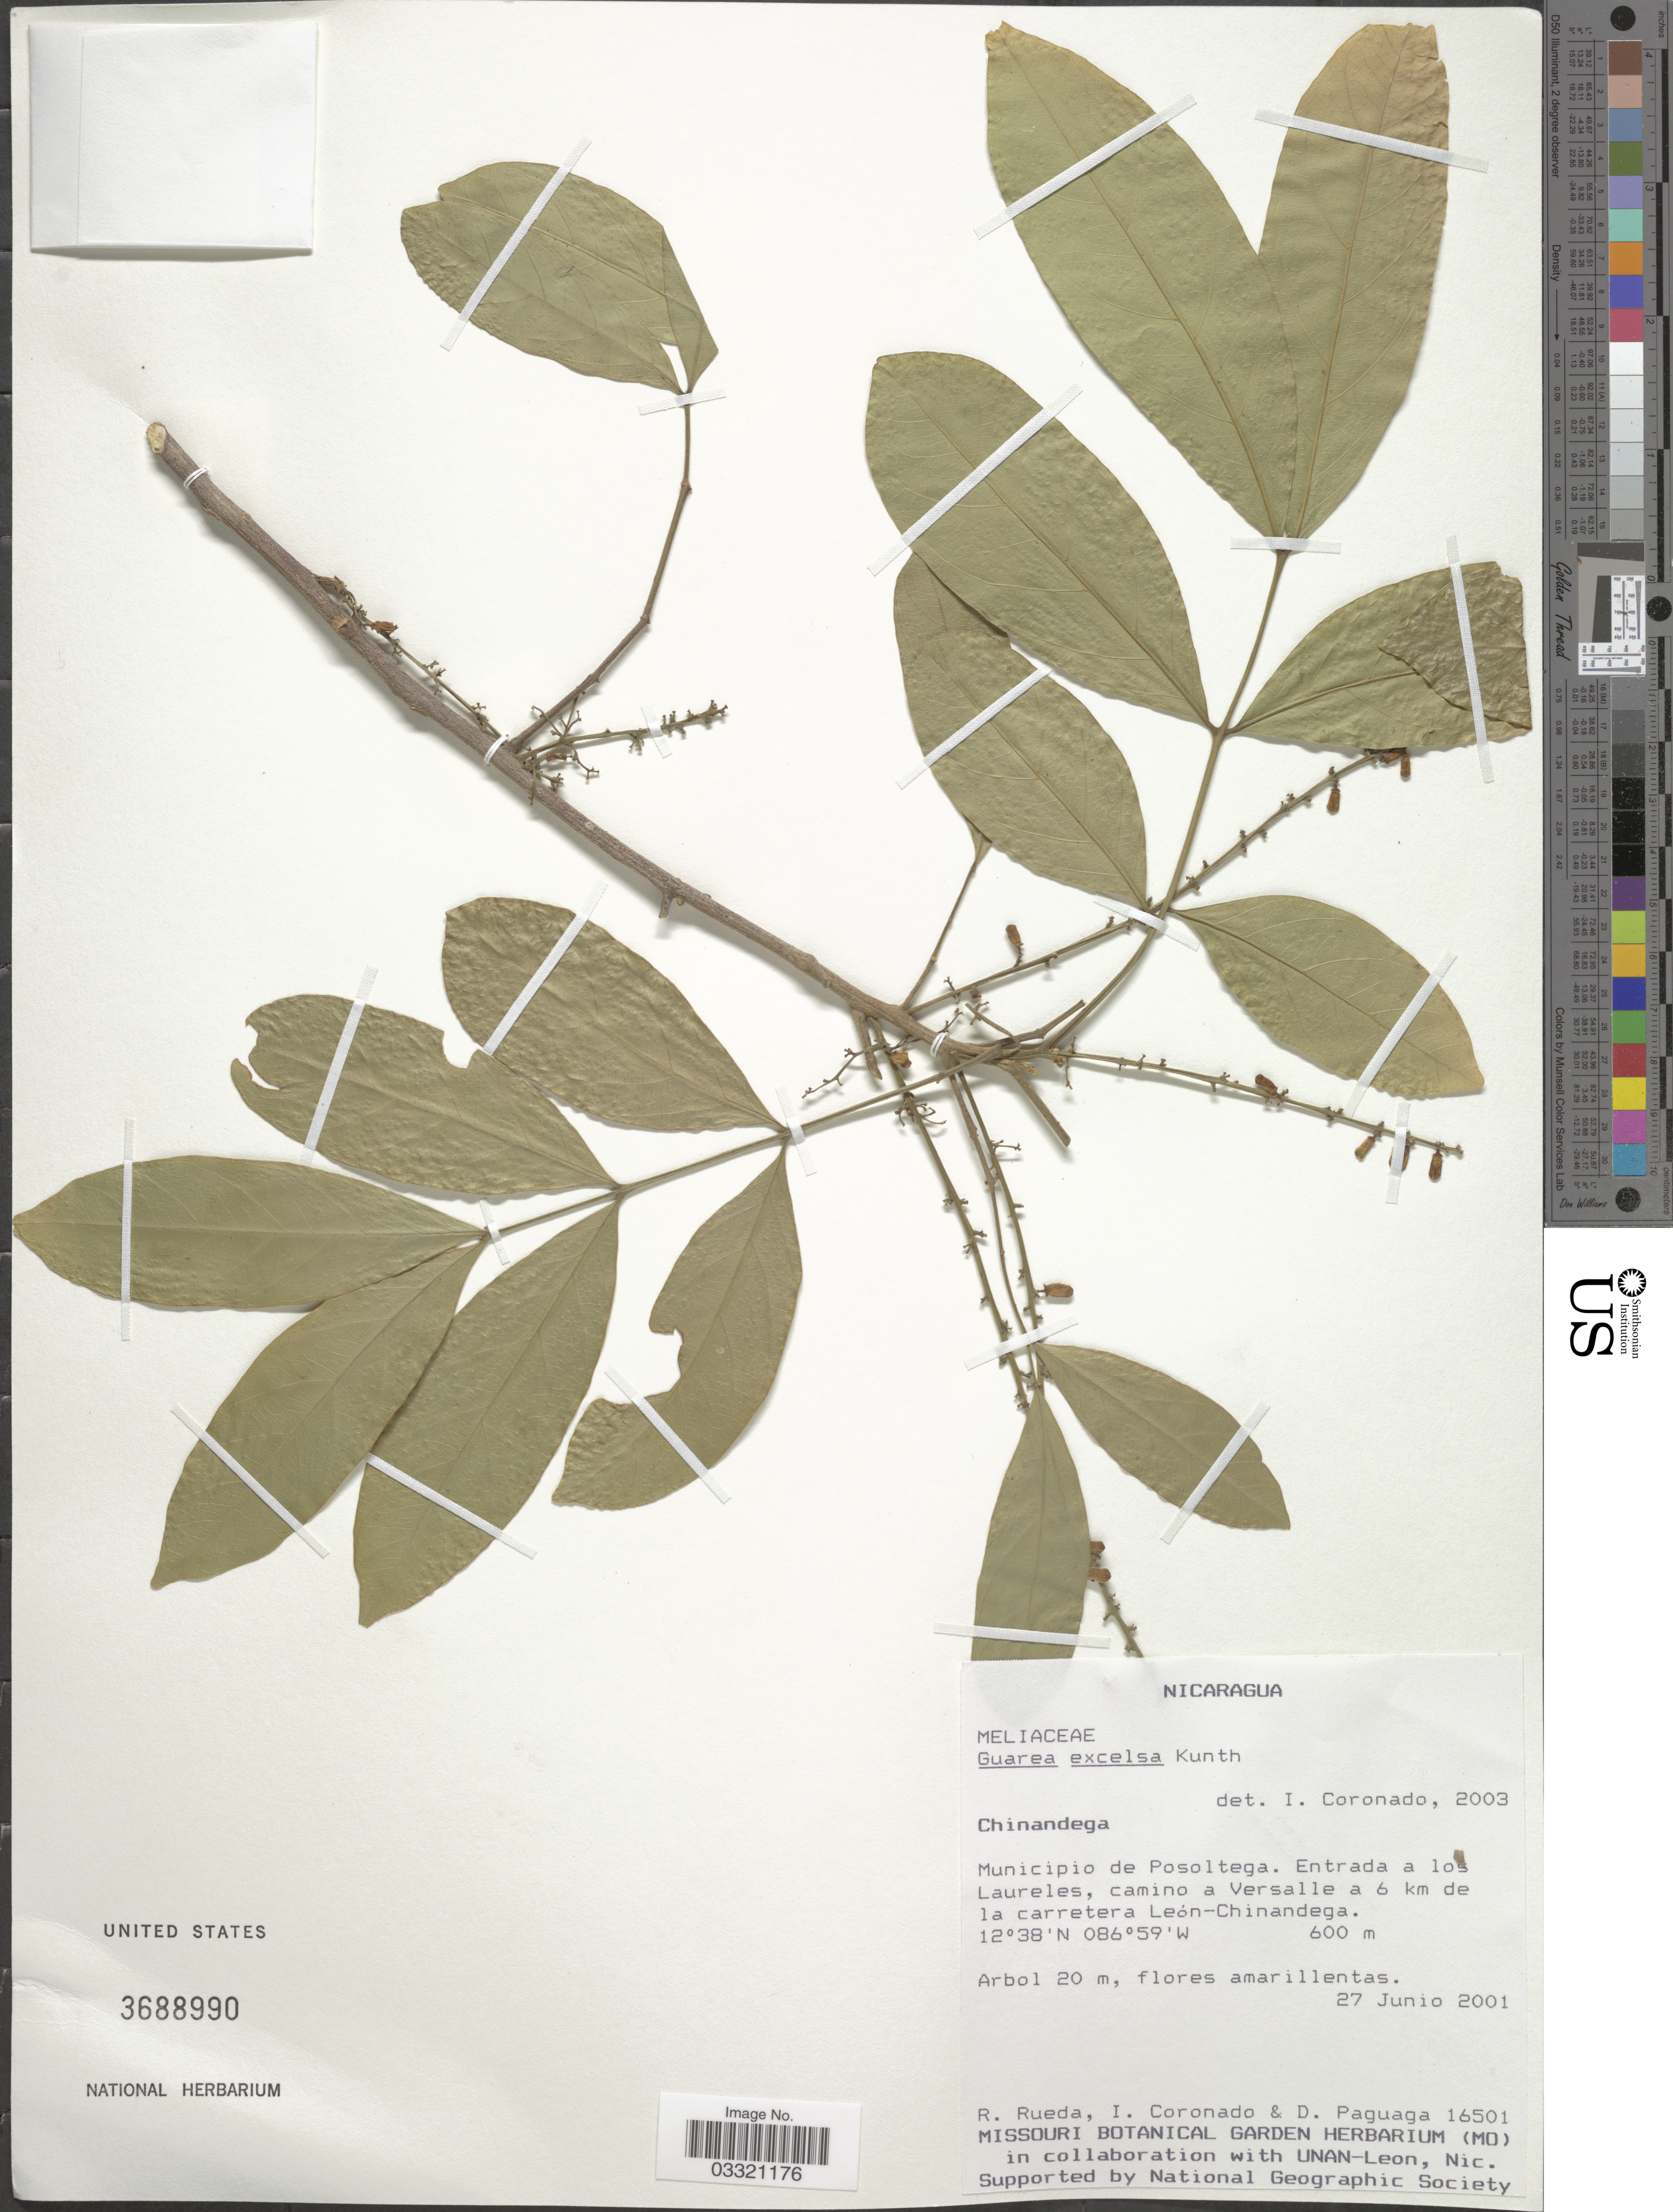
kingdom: Plantae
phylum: Tracheophyta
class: Magnoliopsida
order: Sapindales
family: Meliaceae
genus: Guarea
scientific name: Guarea excelsa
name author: Kunth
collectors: R. Rueda, I. Coronado & D. Paguaga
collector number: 16501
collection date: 2001-06-27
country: Nicaragua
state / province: Chinandega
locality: Municipio de Posoltega. Entrada a los Laureles, camino a Versalle a 6 km de la carretera León-Chinandega.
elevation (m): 600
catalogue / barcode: US 3688990